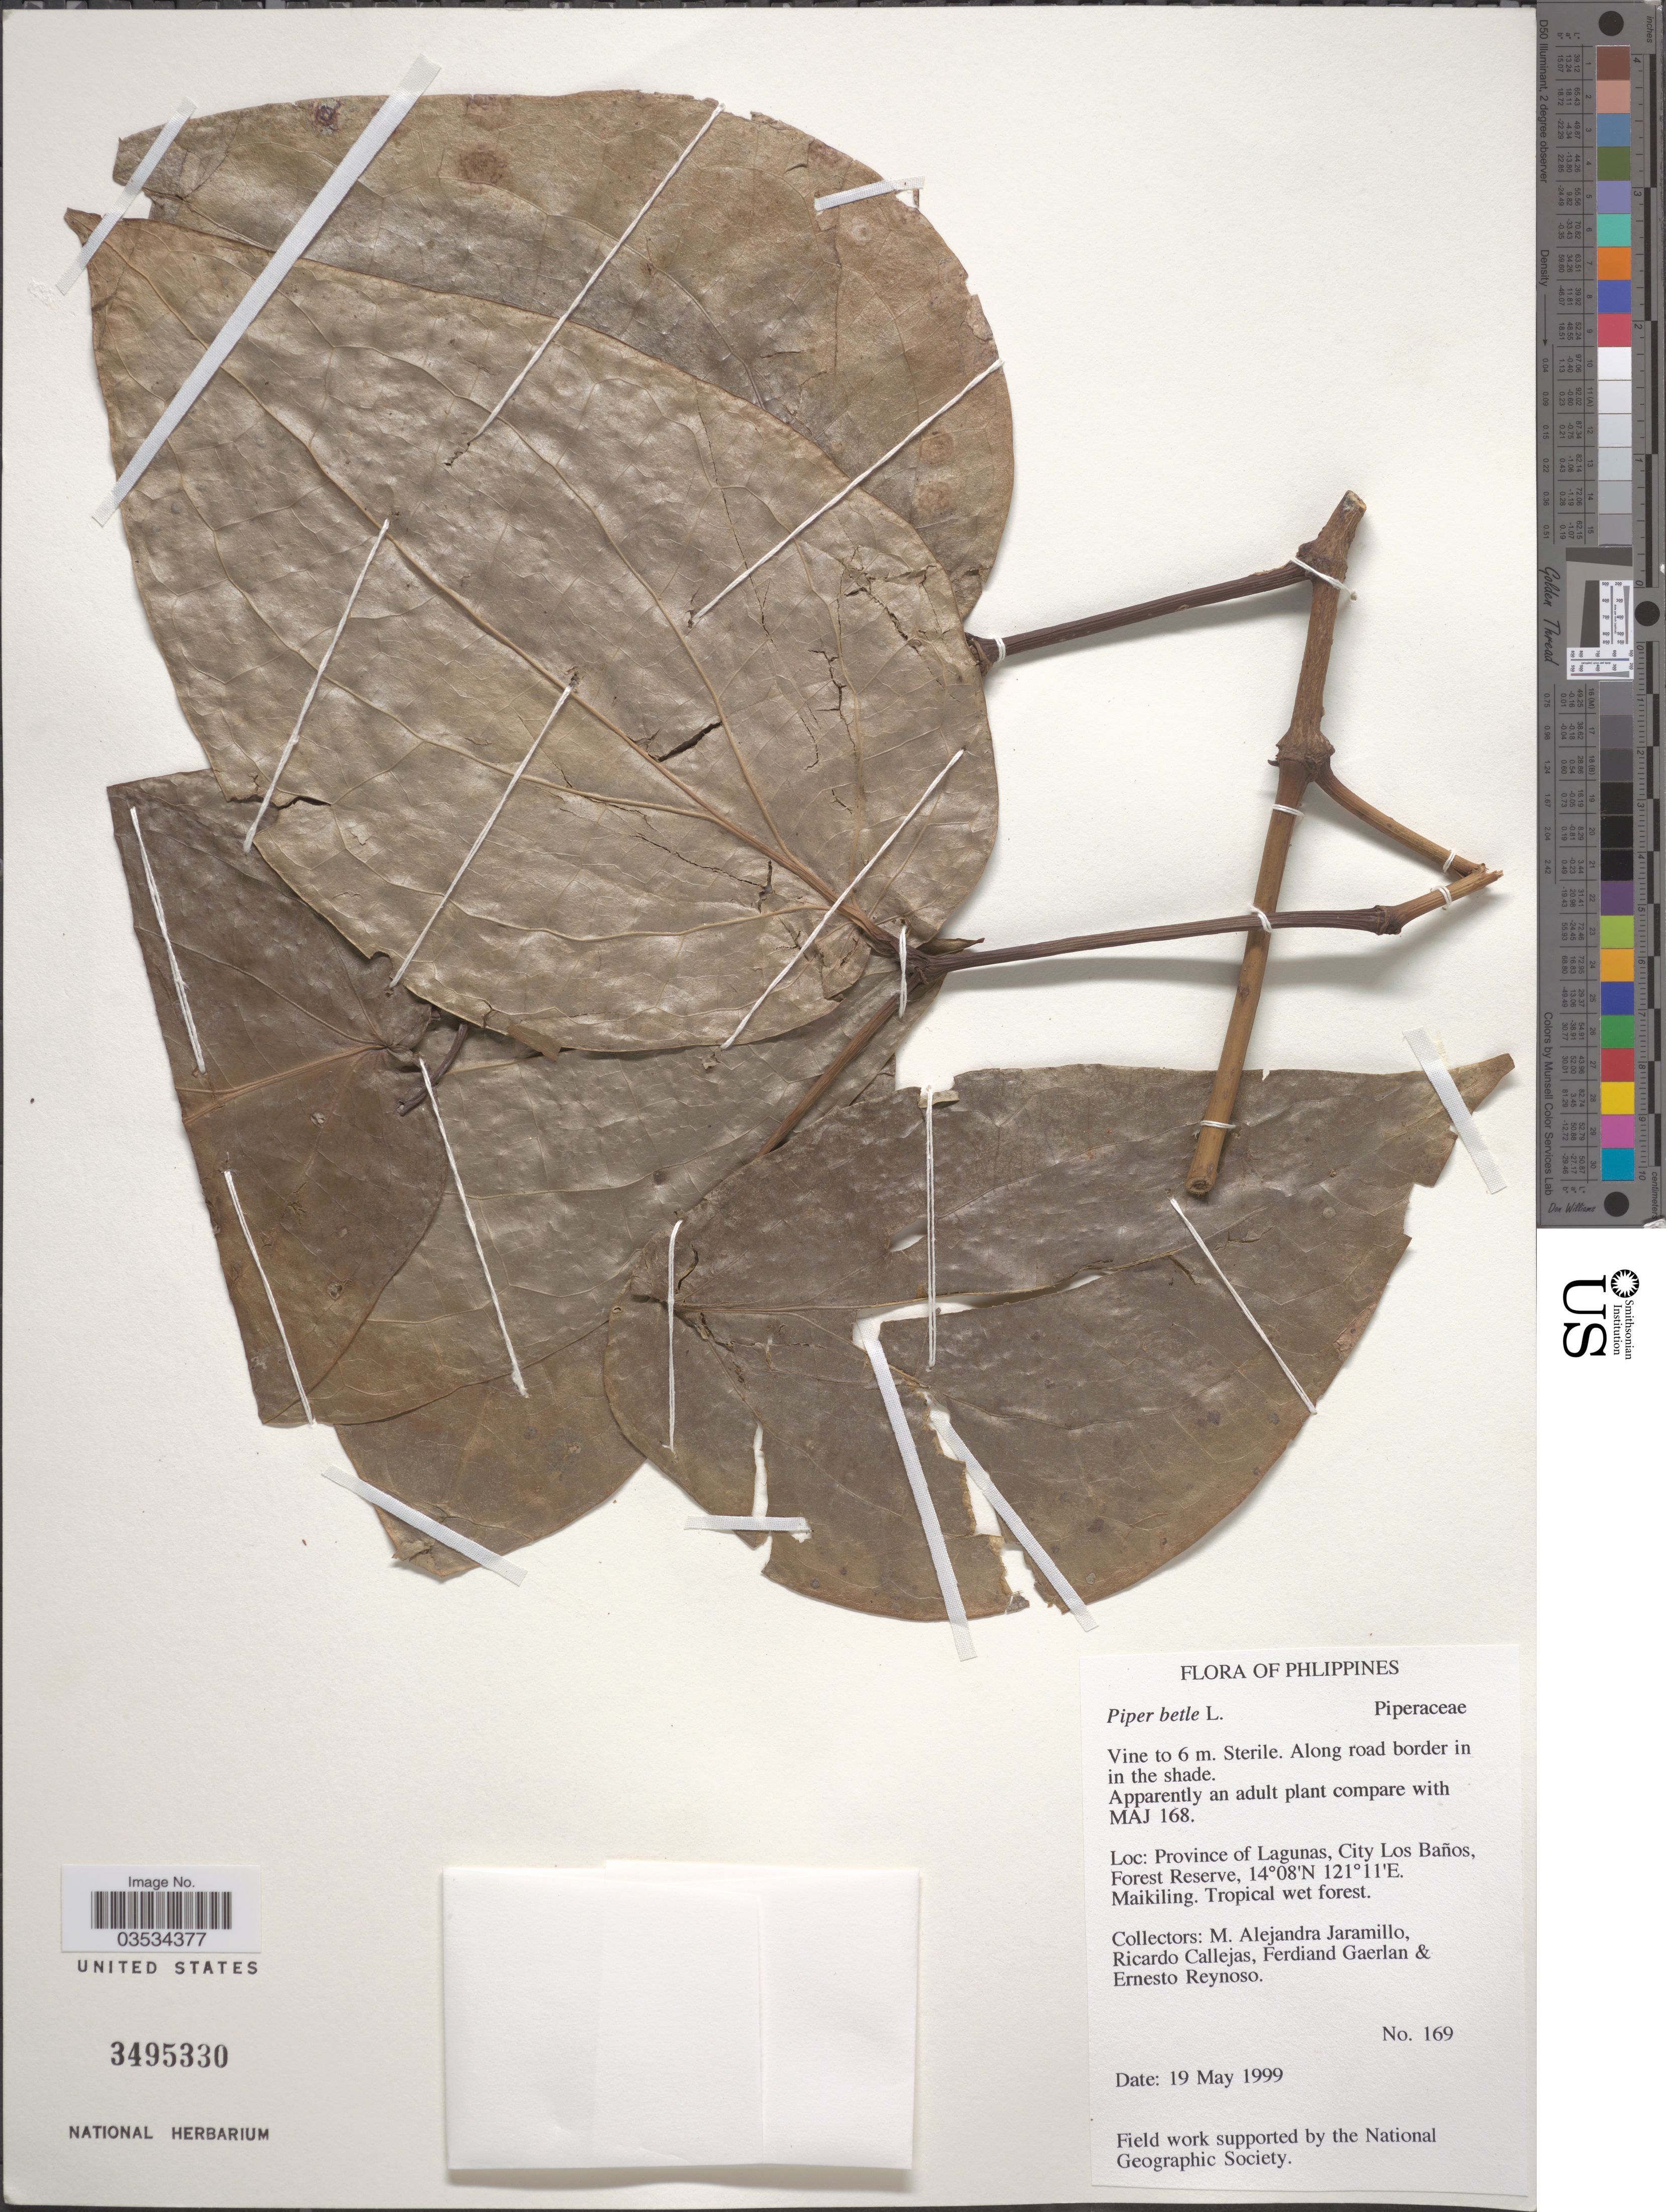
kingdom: Plantae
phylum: Tracheophyta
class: Magnoliopsida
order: Piperales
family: Piperaceae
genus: Piper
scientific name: Piper betle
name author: L.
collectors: M. A. Jaramillo, R. Callejas, F. Gaerlan & E. Reynoso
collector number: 169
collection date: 1999-05-19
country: Philippines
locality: Province of Lagunas, City Los Baños, Forest Reserve, Maikiling. Tropical wet forest.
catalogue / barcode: US 3495330